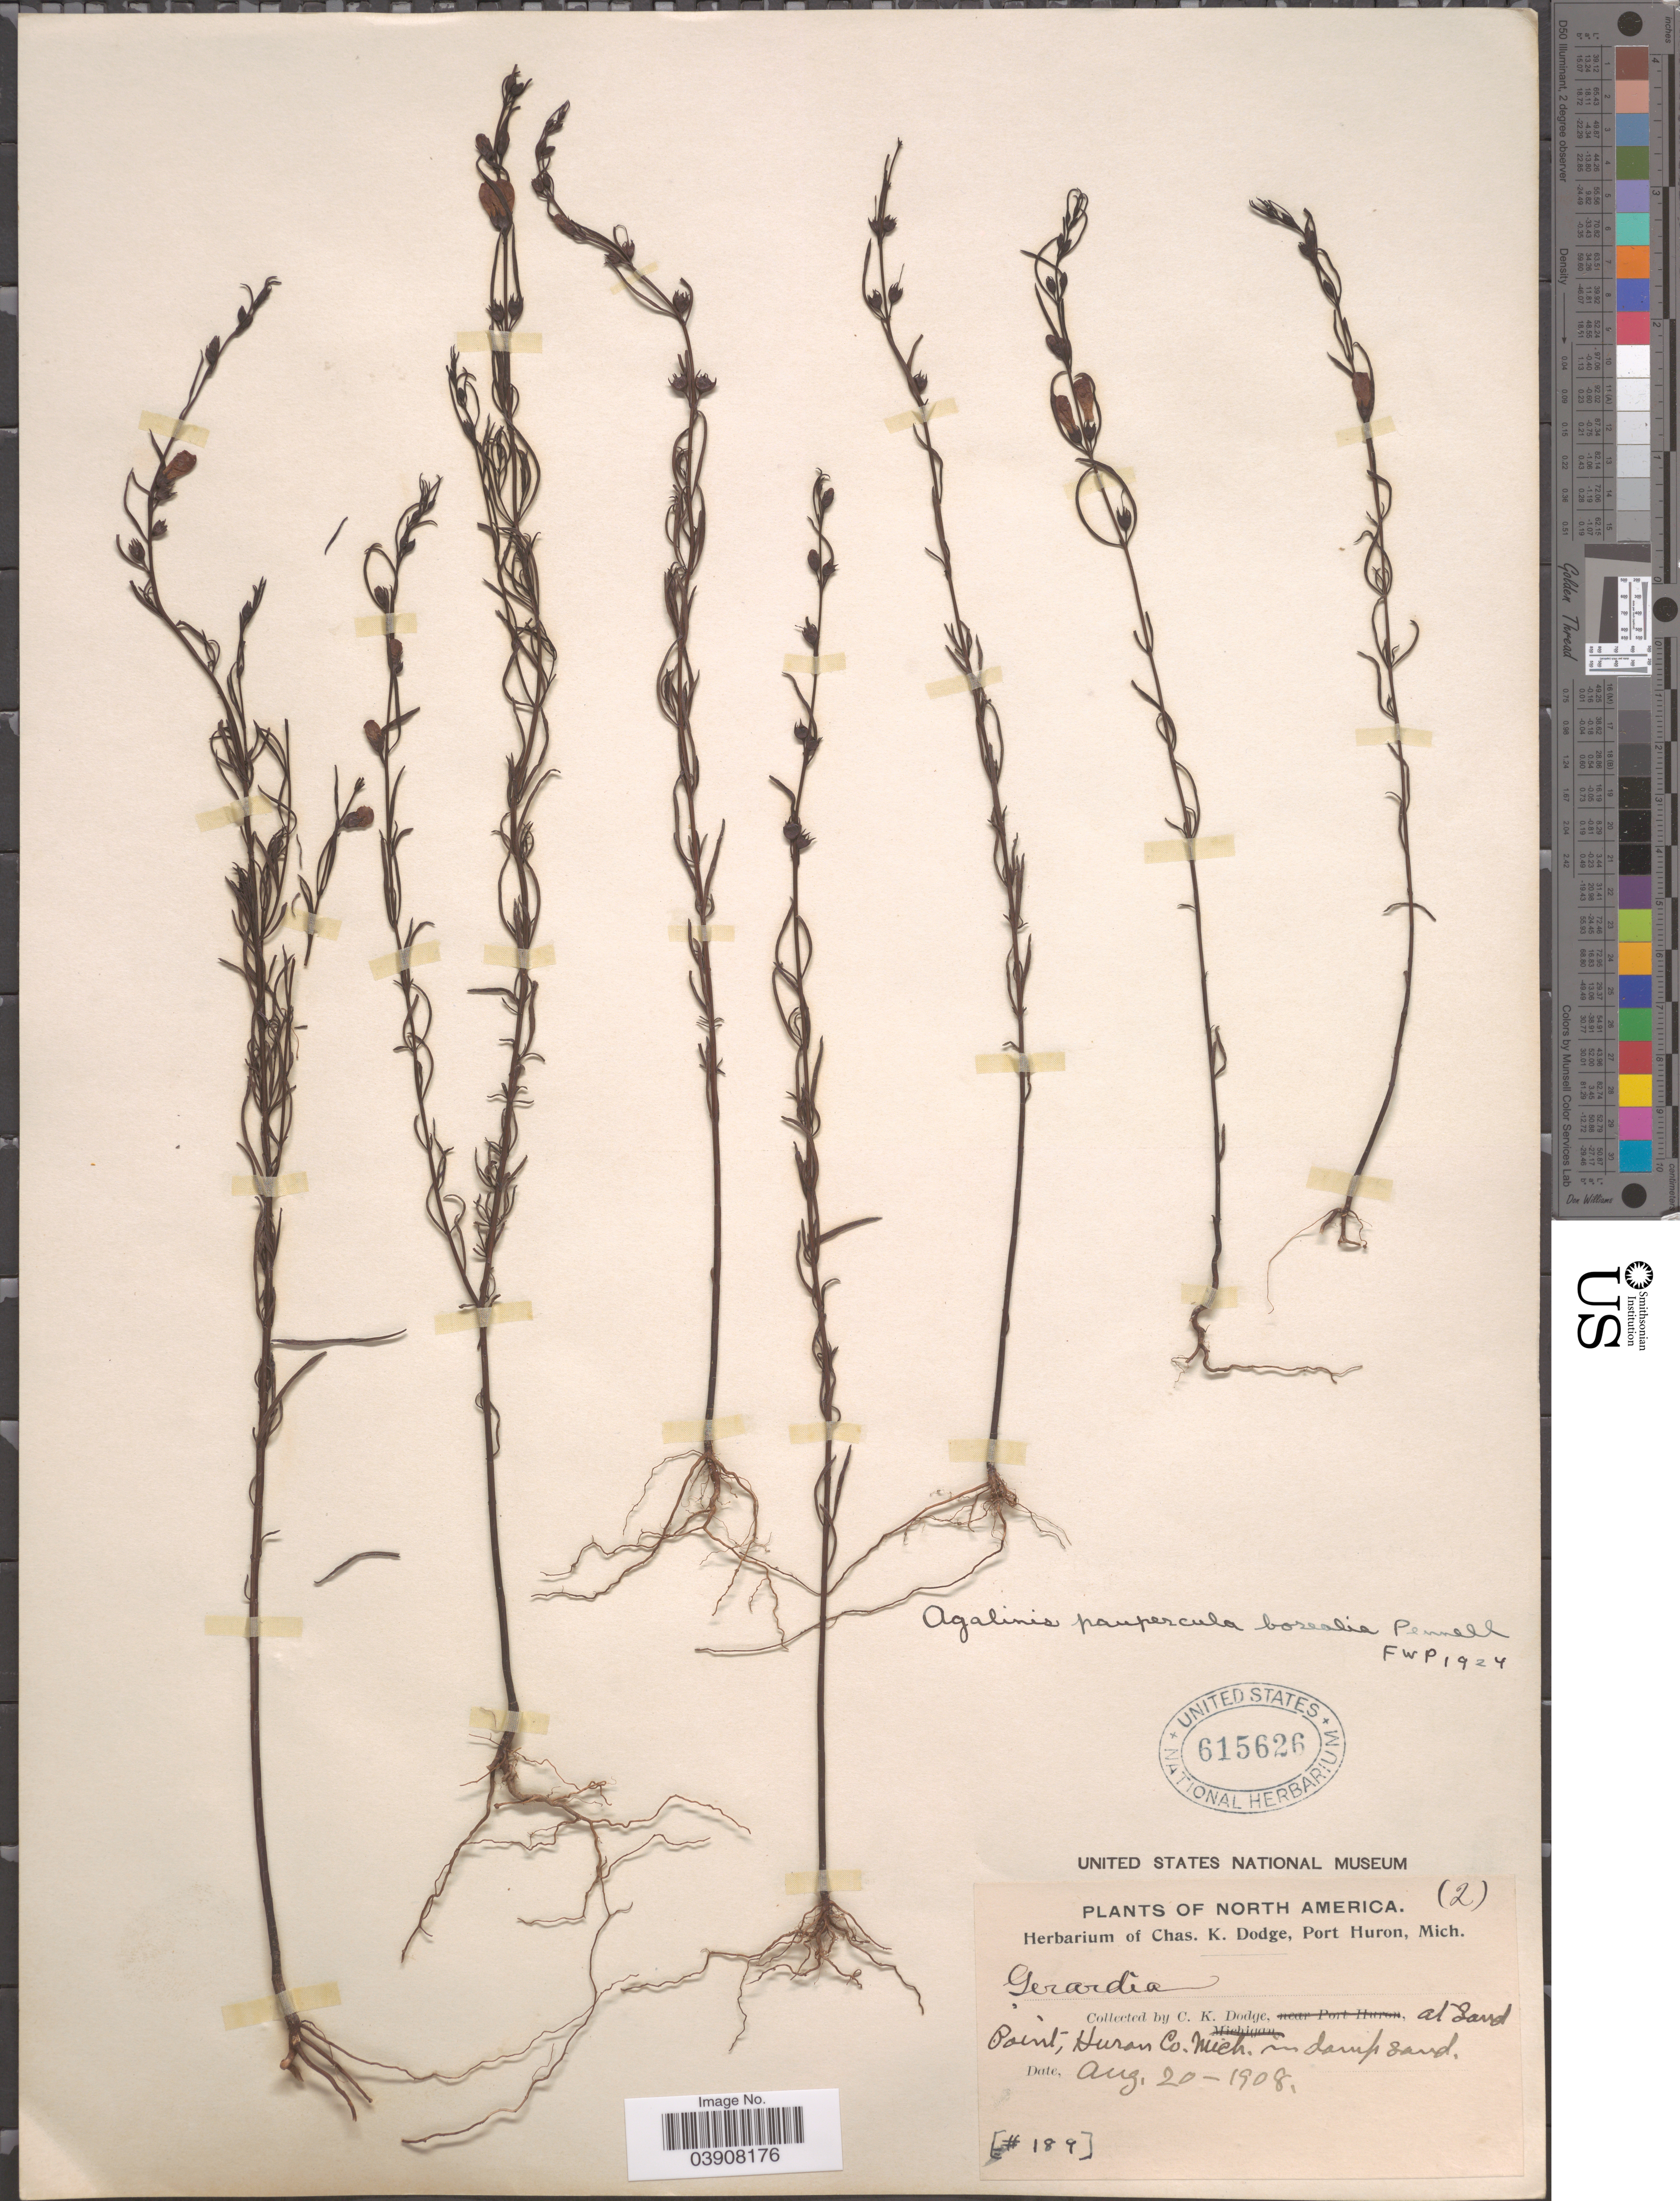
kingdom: Plantae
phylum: Tracheophyta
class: Magnoliopsida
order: Lamiales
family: Orobanchaceae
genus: Agalinis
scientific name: Agalinis paupercula var. borealis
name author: Pennell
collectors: C. Dodge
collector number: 189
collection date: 1908-08-20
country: United States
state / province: Michigan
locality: At Sand Point, Huron Co.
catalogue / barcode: US 615626